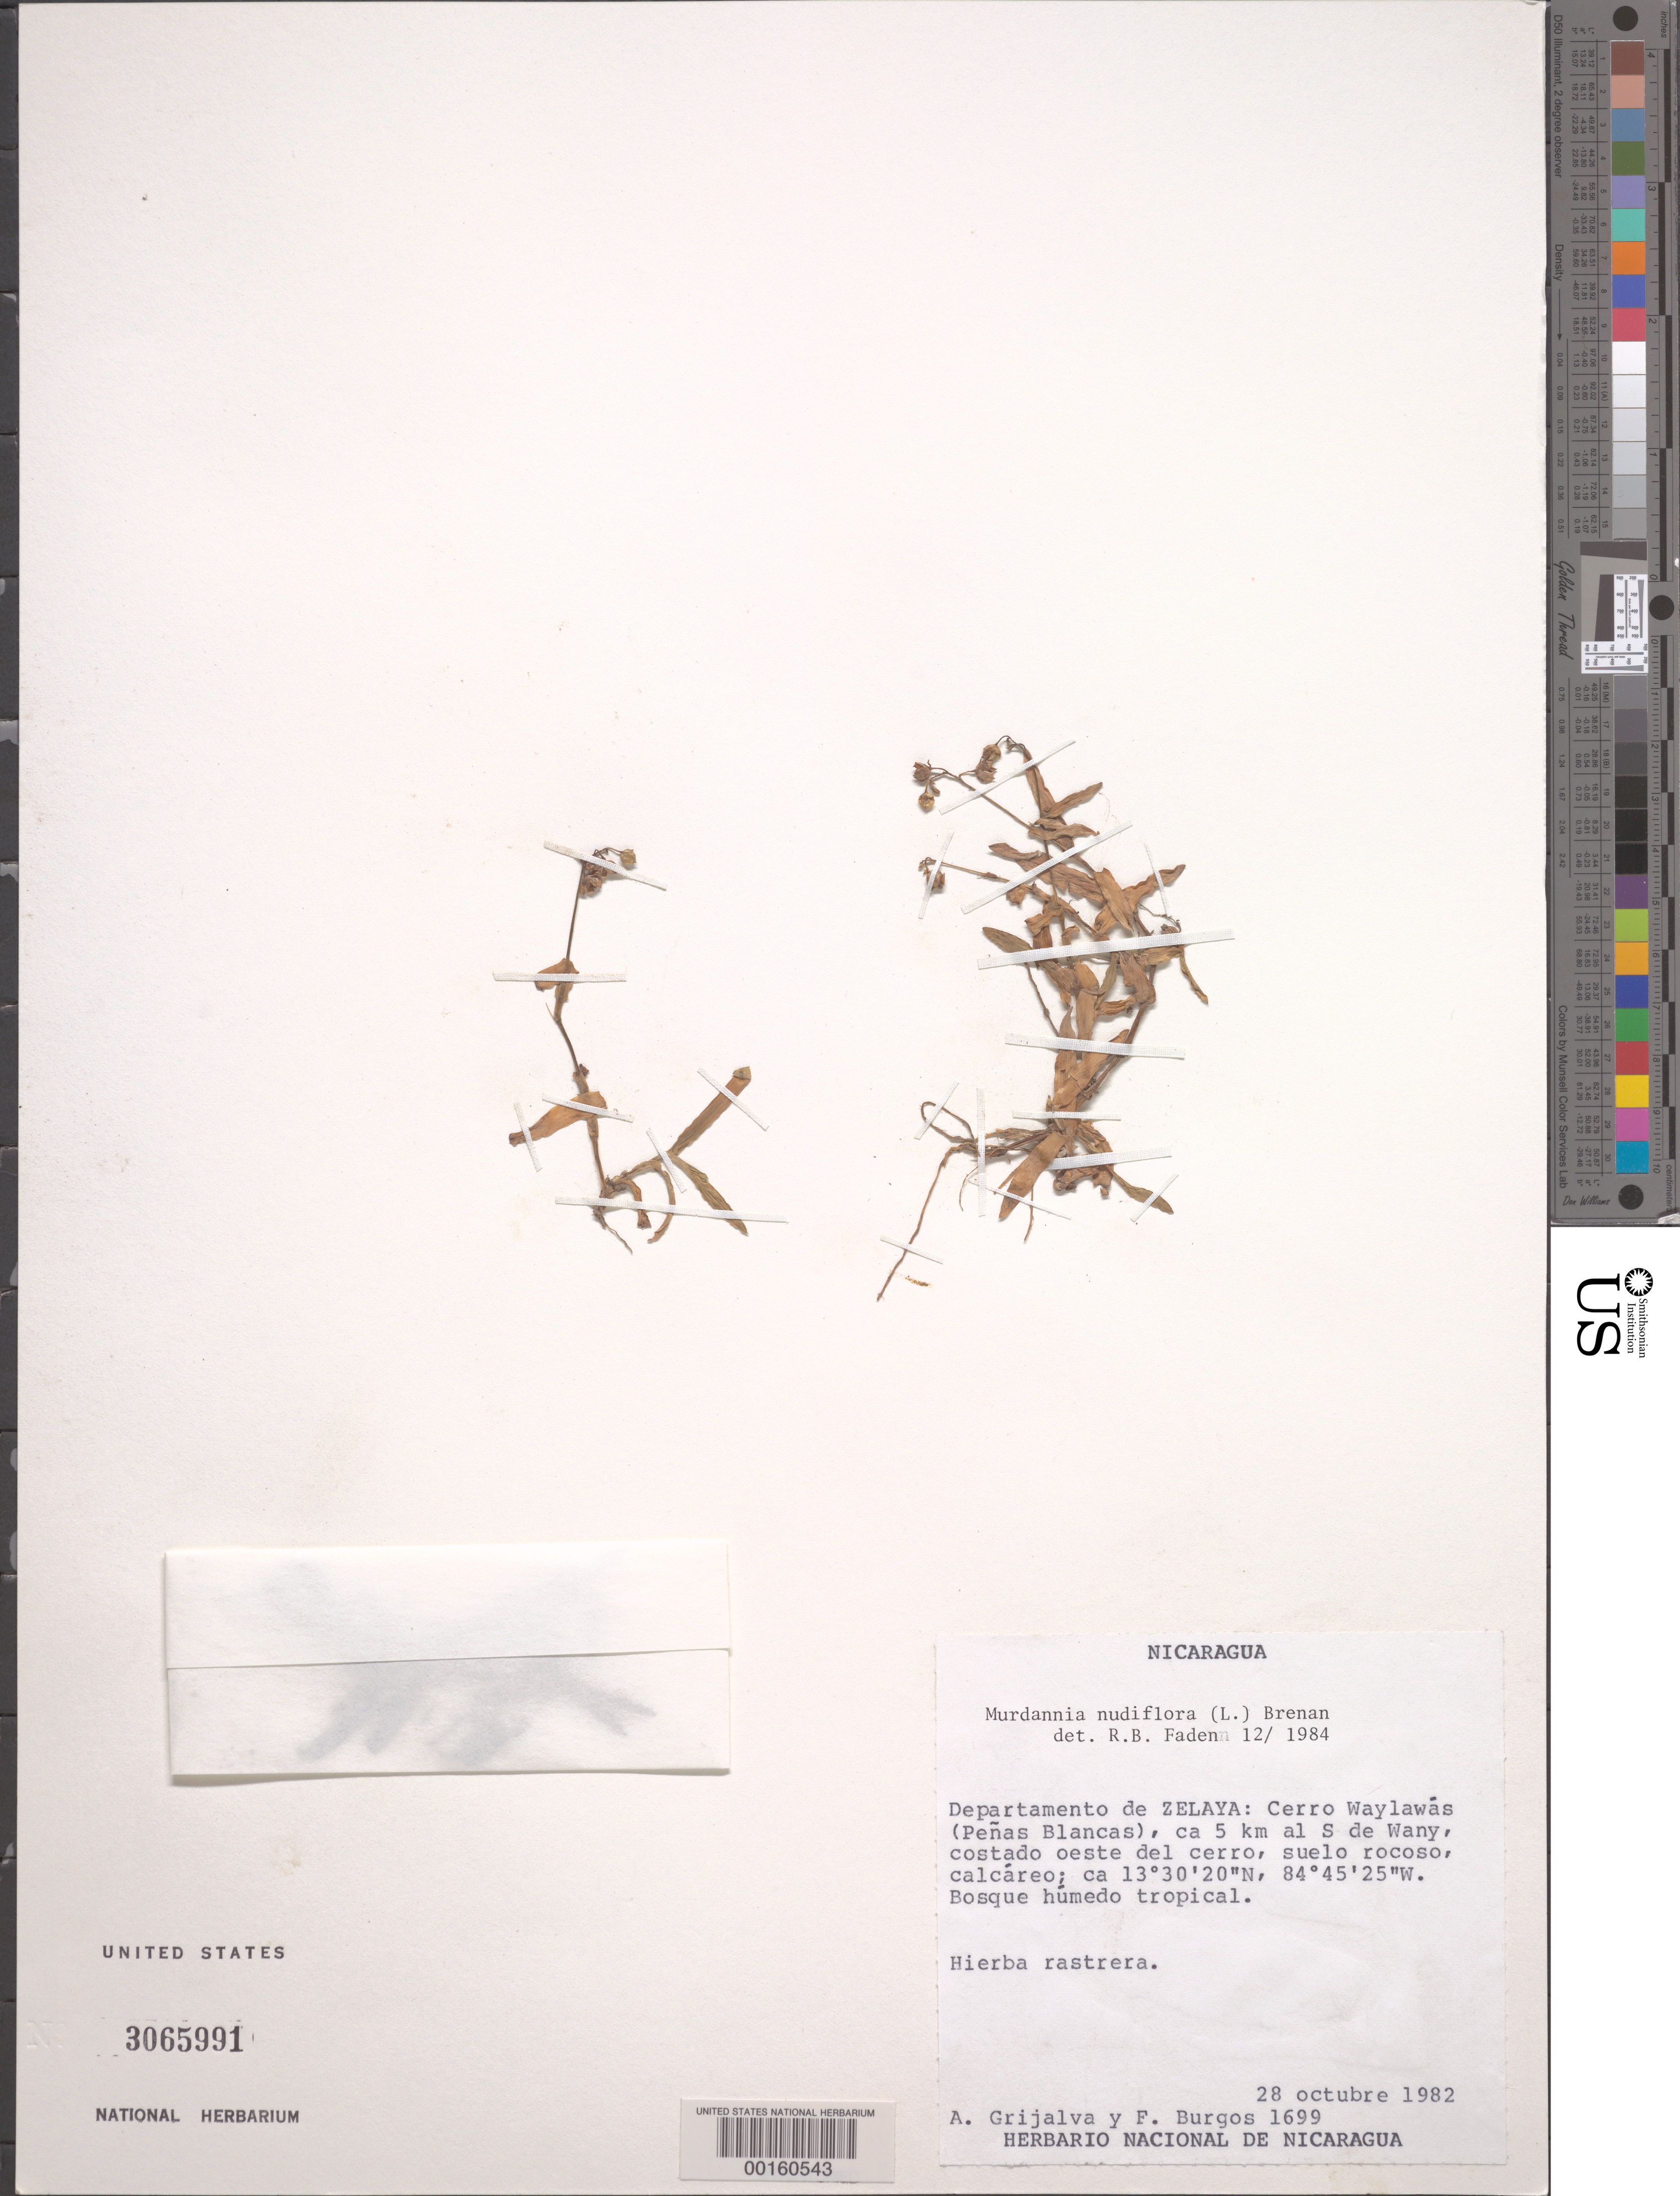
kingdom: Plantae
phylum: Tracheophyta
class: Liliopsida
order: Commelinales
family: Commelinaceae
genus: Murdannia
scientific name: Murdannia nudiflora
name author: (L.) Brenan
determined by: Faden, Robert B., (US), Smithsonian Institution - National Museum of Natural History (UNITED STATES)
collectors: A. Grijalva & F. Burgos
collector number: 1699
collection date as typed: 28 Oct 1982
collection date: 1982-10-28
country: Nicaragua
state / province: Atlántico Norte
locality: Cerro wawylawas (penas blancas), 5 kms s of wany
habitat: Rocky coast, tropical forest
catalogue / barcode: US 3065991